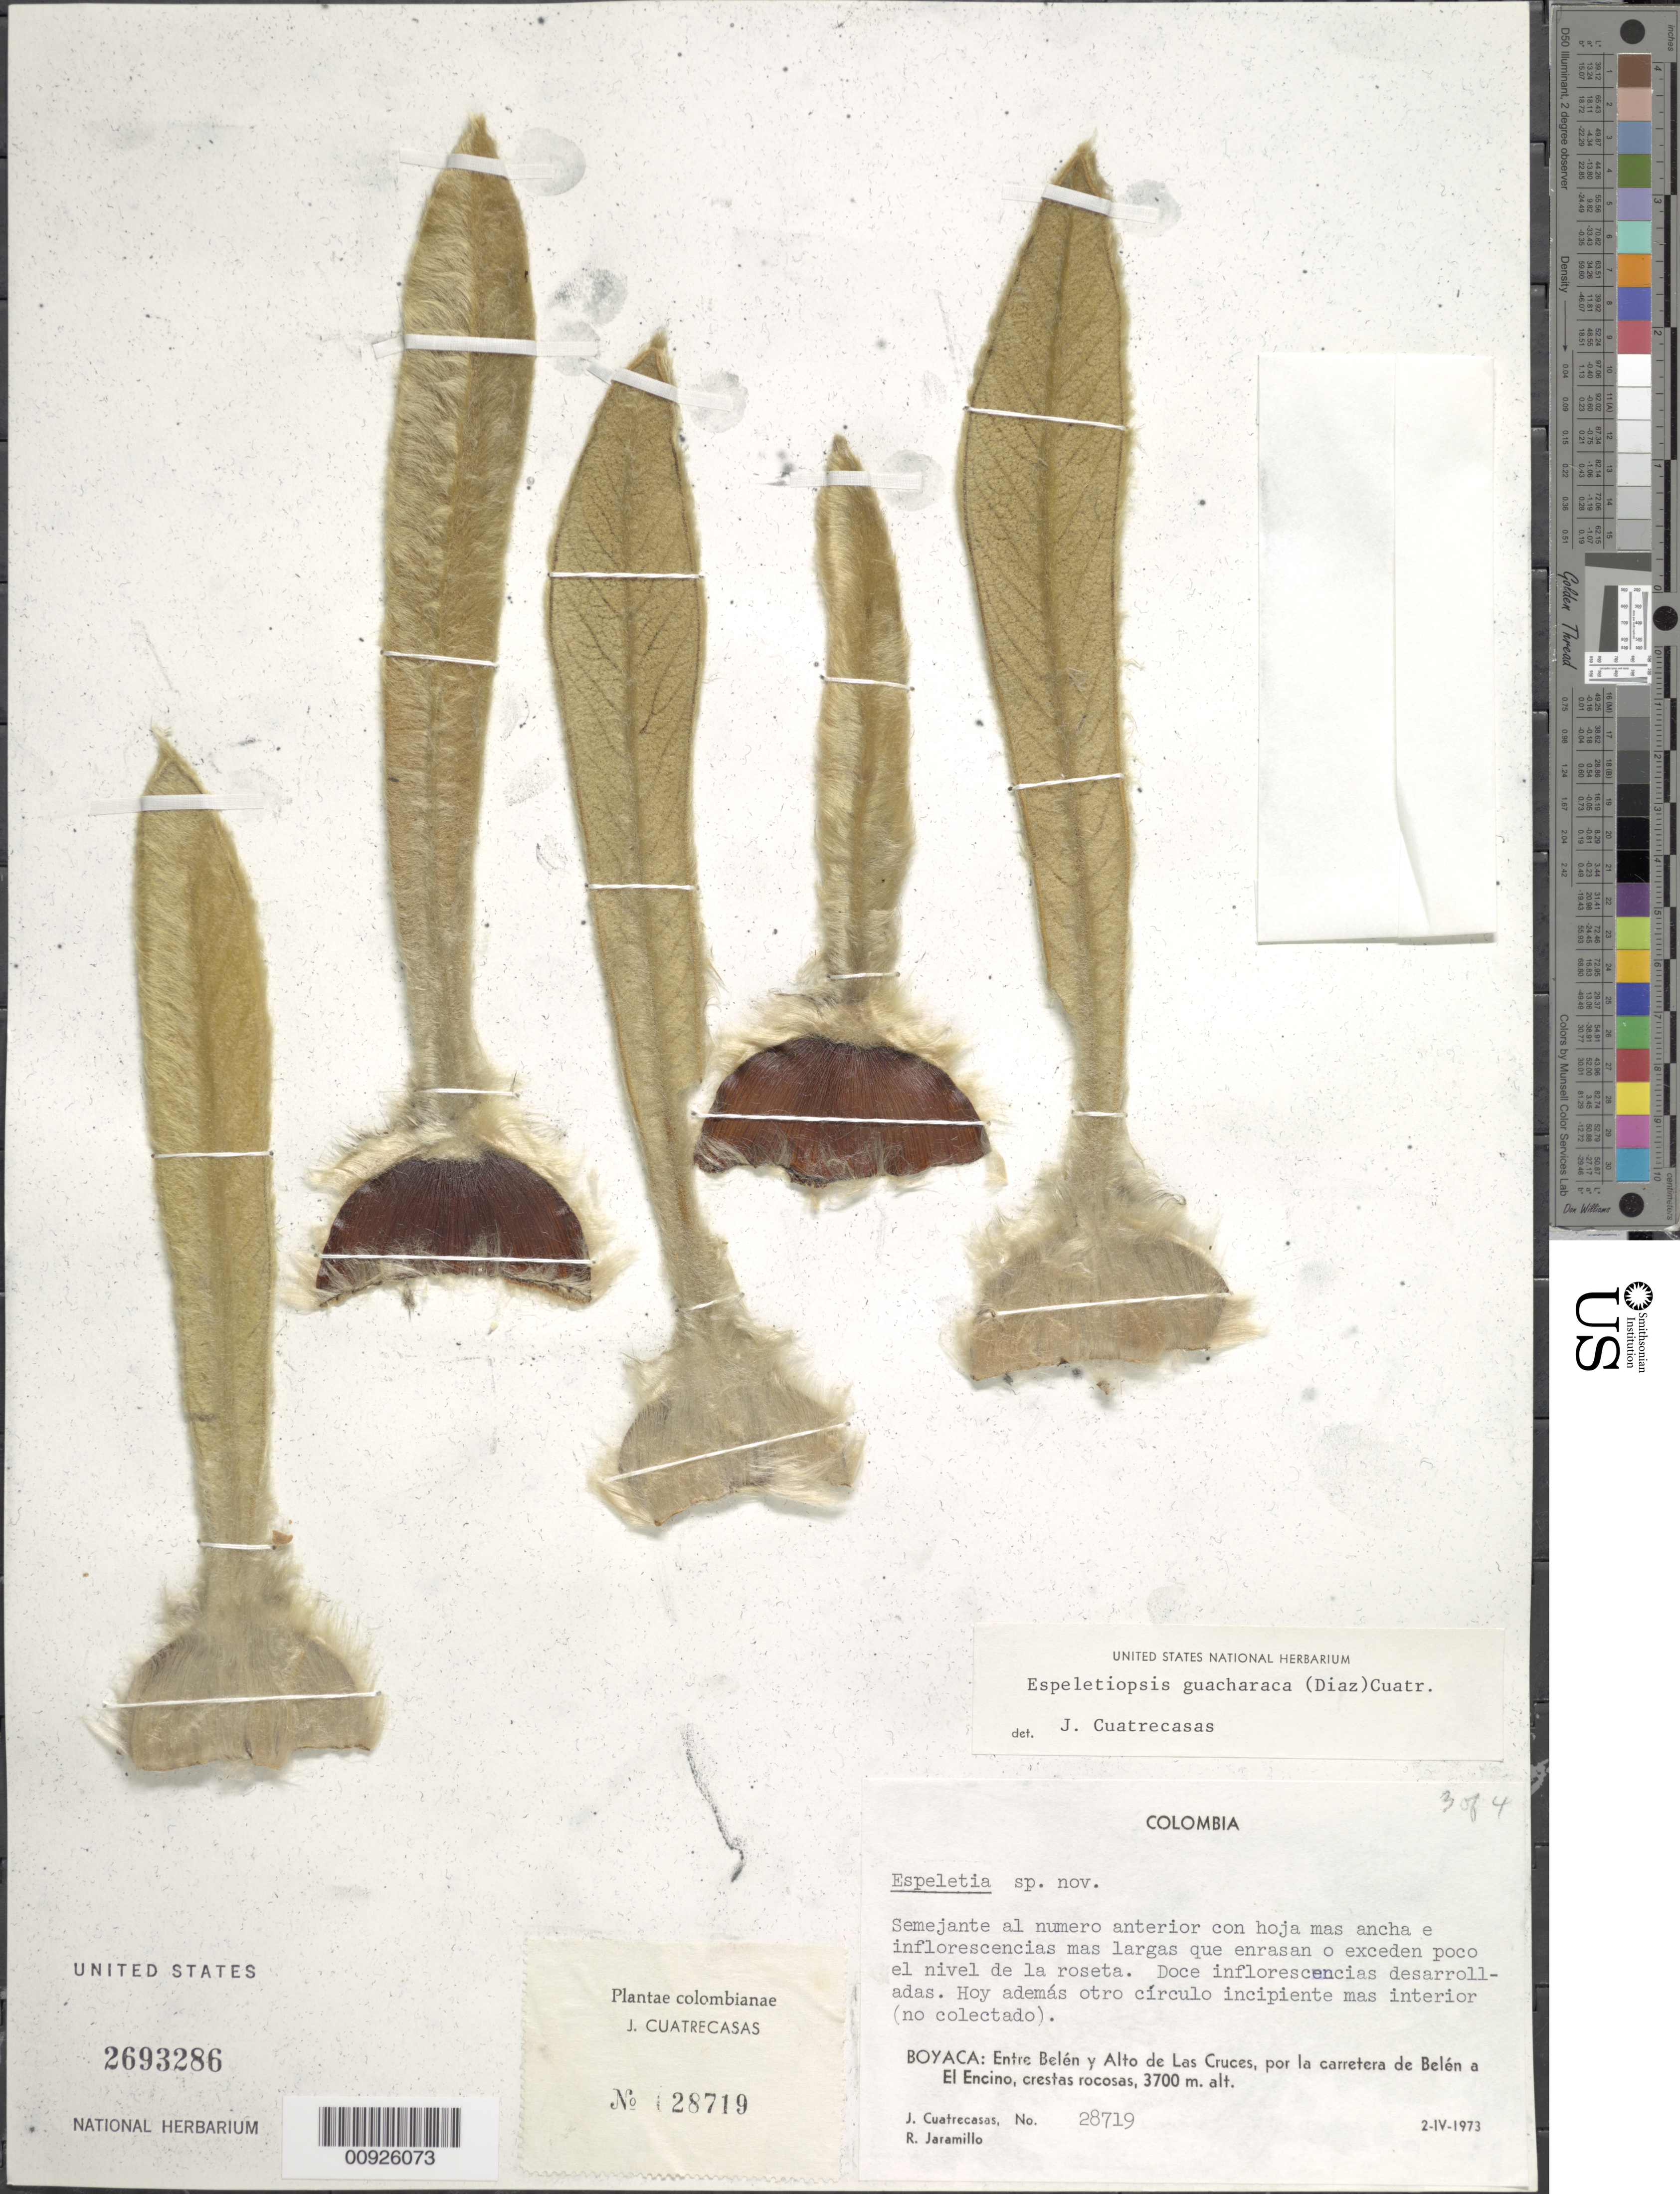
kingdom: Plantae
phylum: Tracheophyta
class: Magnoliopsida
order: Asterales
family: Asteraceae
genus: Espeletiopsis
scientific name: Espeletiopsis jimenez-quesadae var. guacharaca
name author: (S. Díaz) Cuatrec.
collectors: J. Cuatrecasas & R. Jaramillo M.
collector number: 28719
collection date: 1973-04-02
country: Colombia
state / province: Boyacá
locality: Boyacá: Entre Belen y Alto de Las Cruces, por la carretera de Belen a El Encino, crestas rocosas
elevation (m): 3700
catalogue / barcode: US 2693286